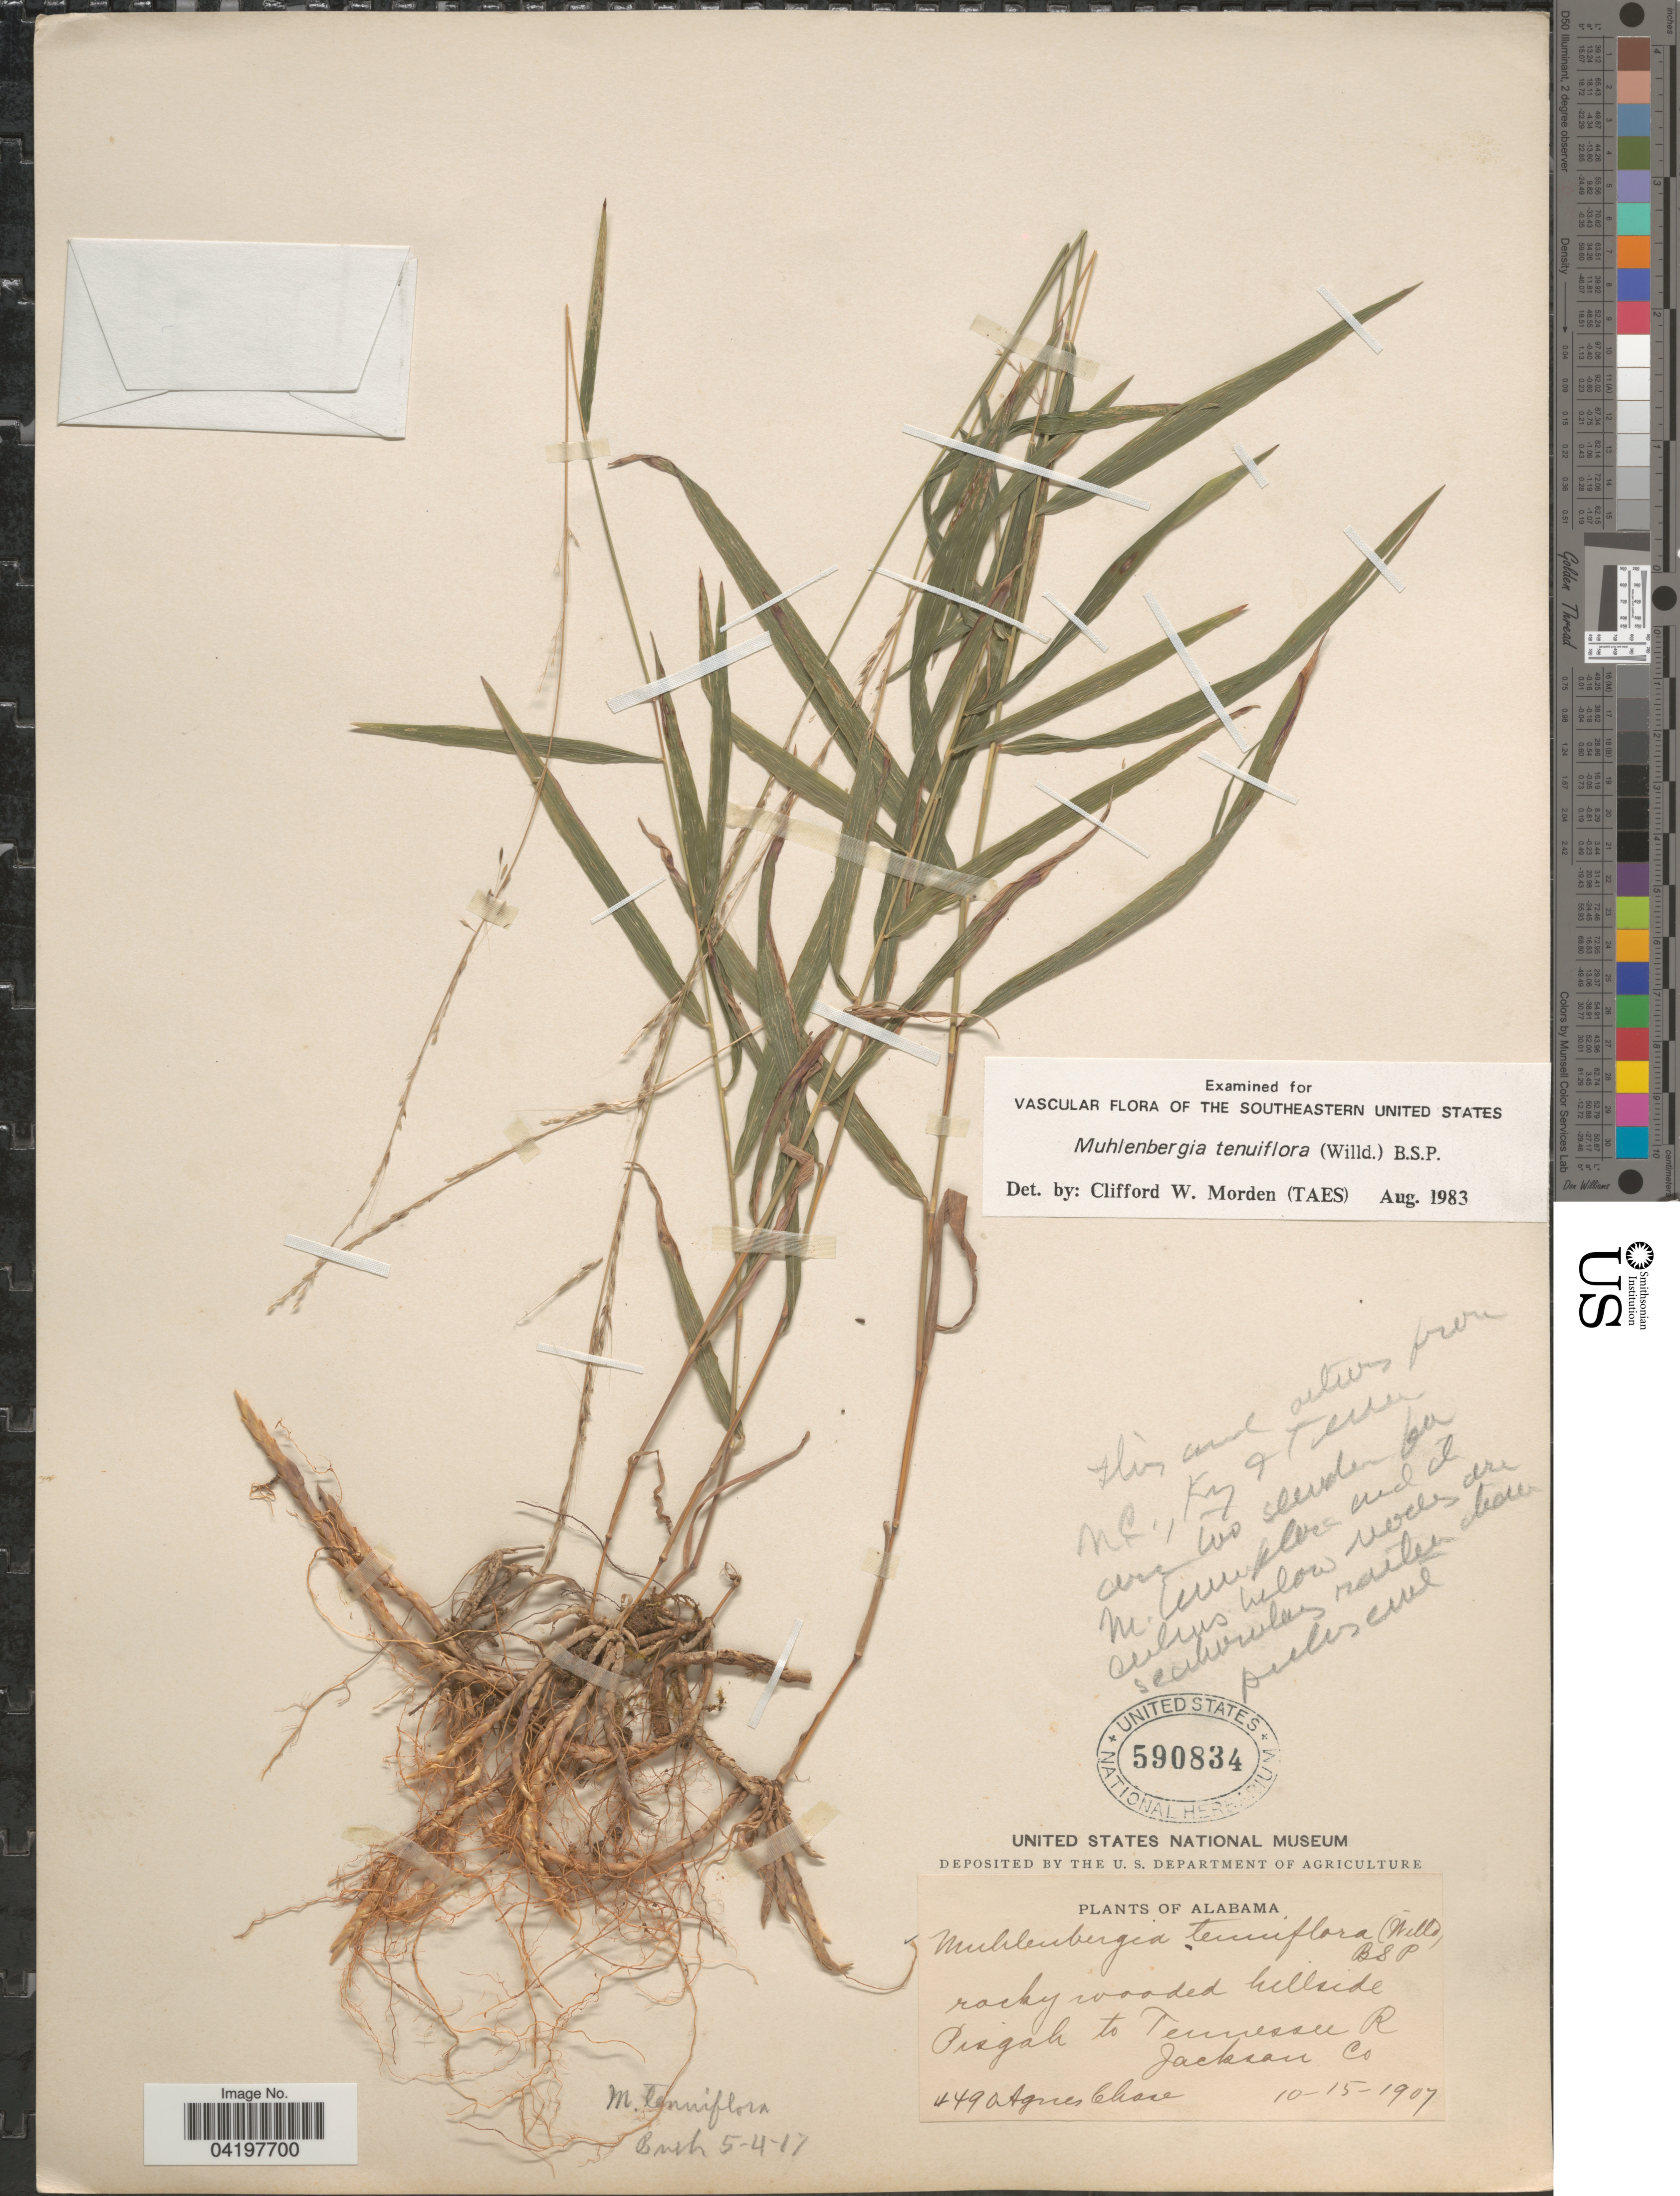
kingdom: Plantae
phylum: Tracheophyta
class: Liliopsida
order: Poales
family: Poaceae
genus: Muhlenbergia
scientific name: Muhlenbergia tenuiflora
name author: (Willd.) Britton, Stearns & Poggenb.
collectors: A. Chase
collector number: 449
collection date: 1907-10-15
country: United States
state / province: Alabama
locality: Rocky wooded hillside Pisgah to Tennessee R. Jackson Co.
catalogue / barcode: US 590834